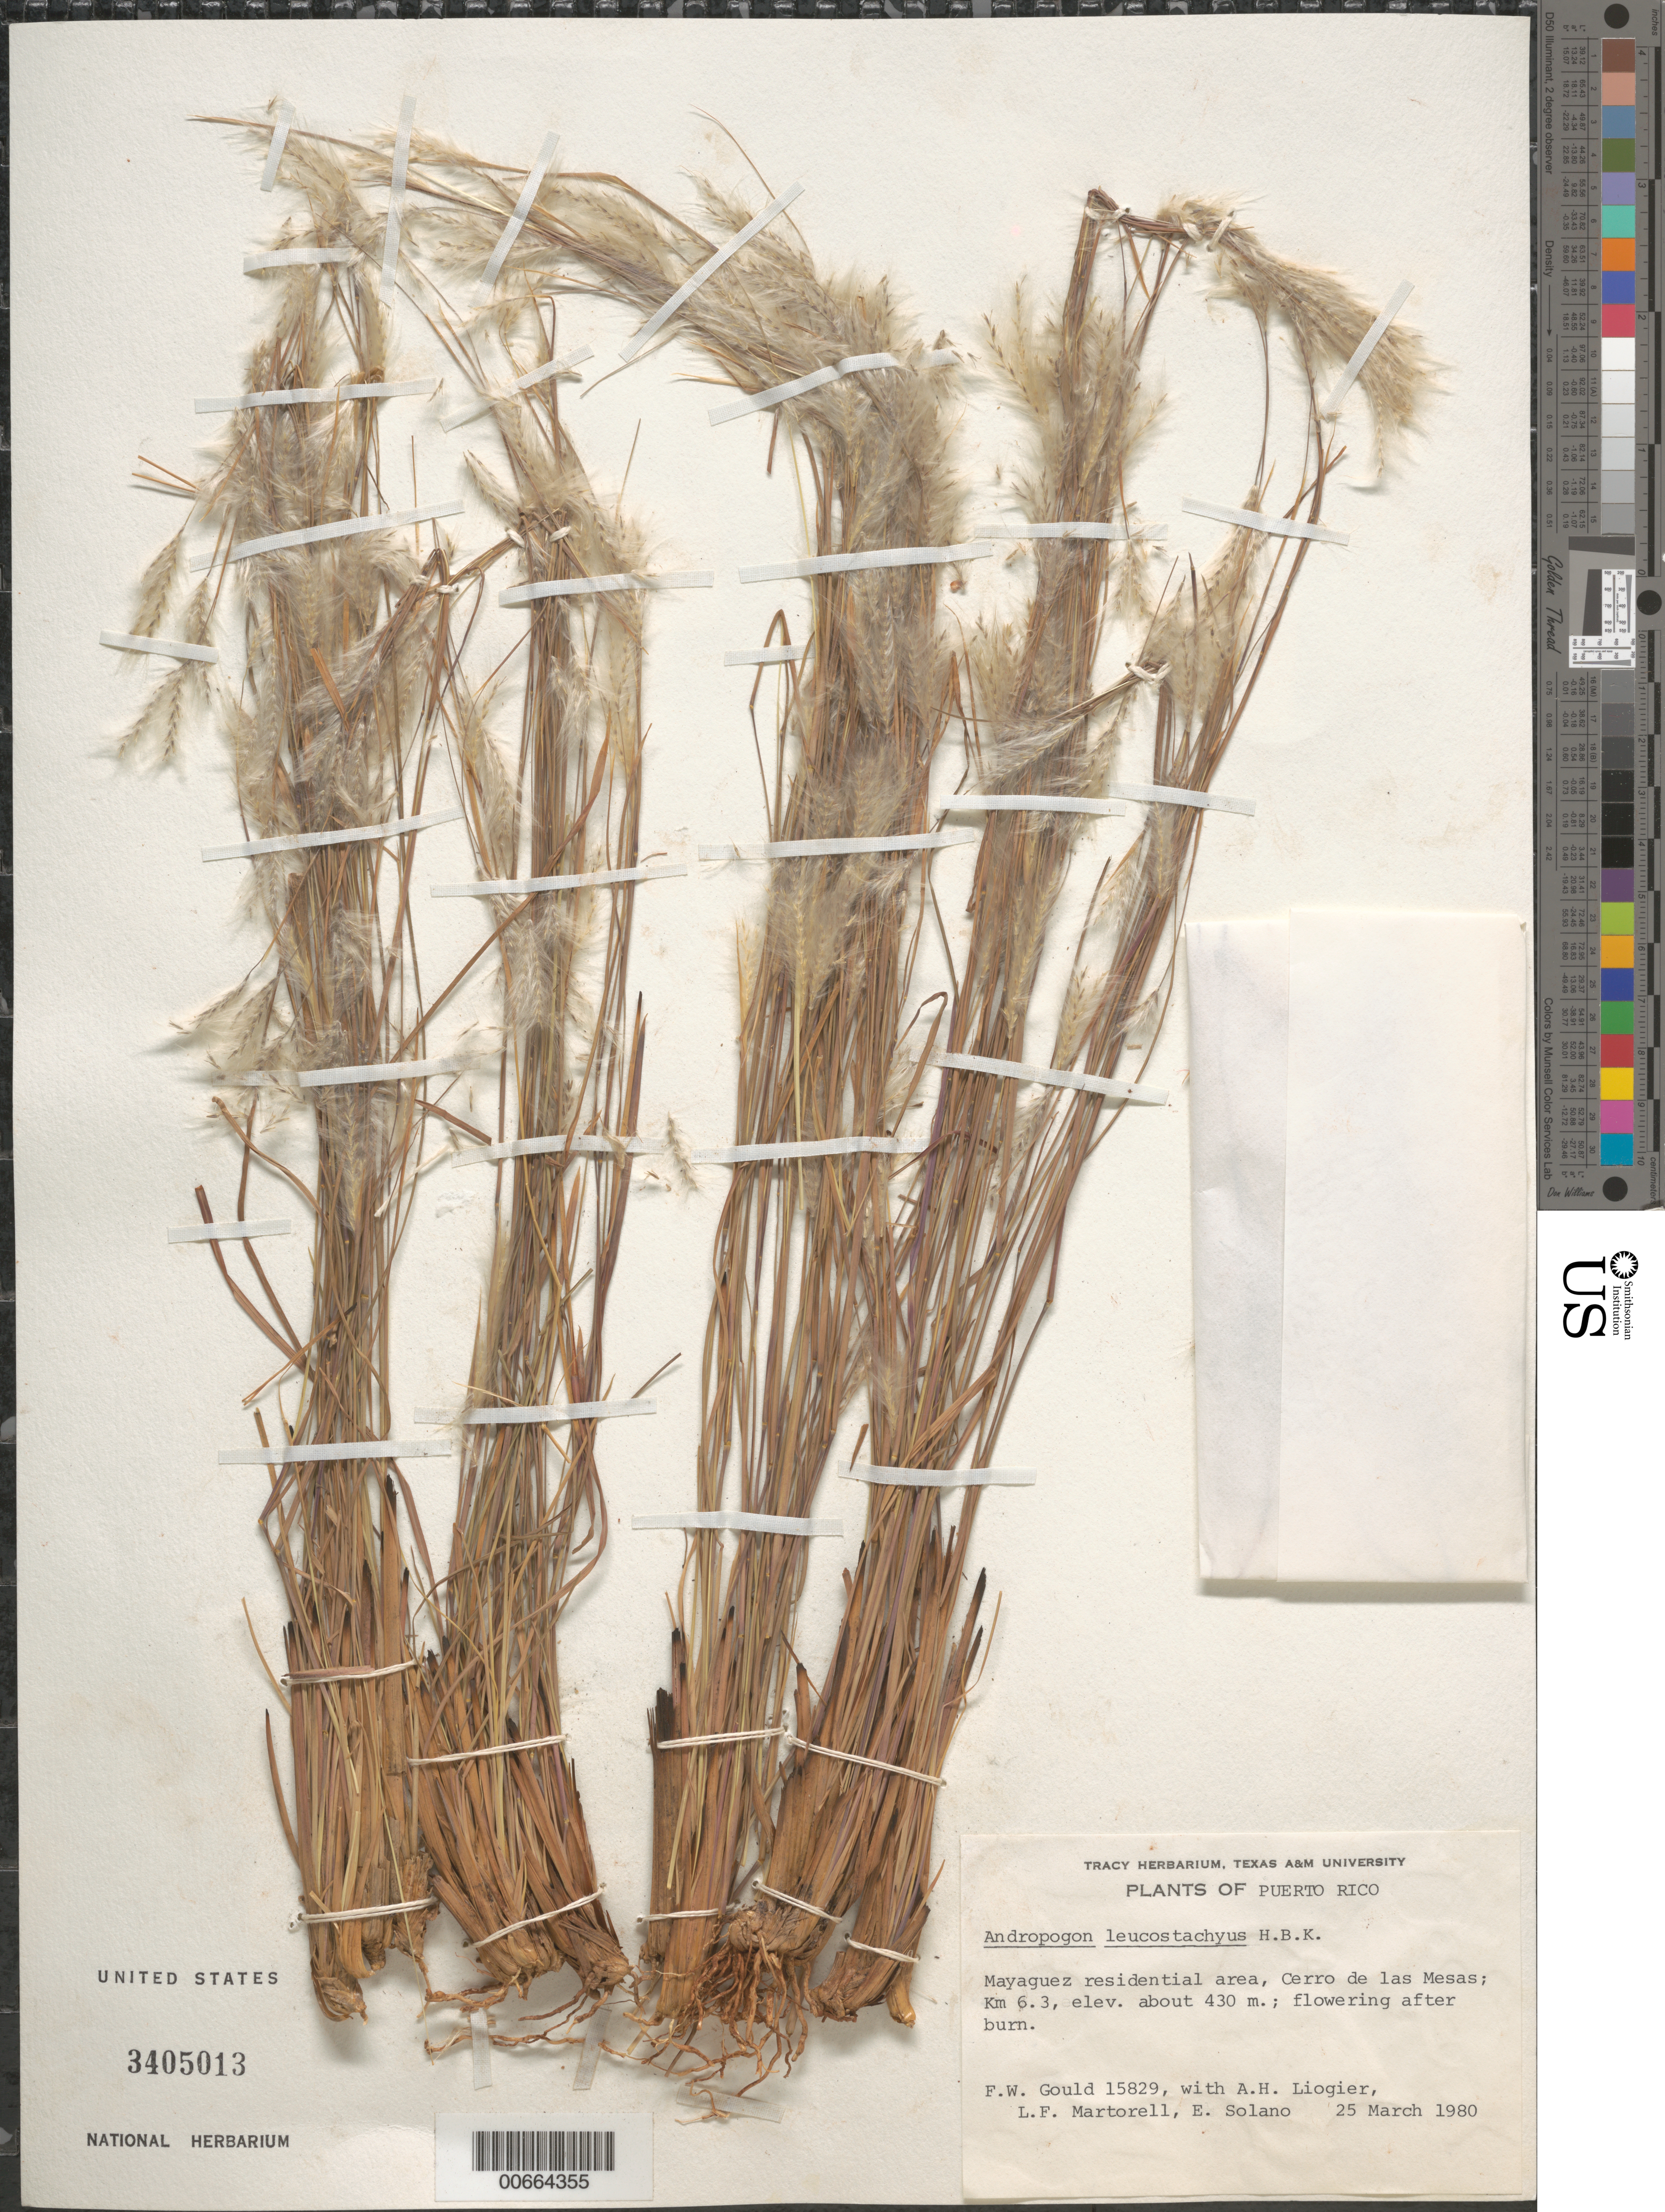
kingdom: Plantae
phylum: Tracheophyta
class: Liliopsida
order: Poales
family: Poaceae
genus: Andropogon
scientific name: Andropogon leucostachyus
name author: Kunth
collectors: F. W. Gould, A. H. Liogier, L. Martorell & E. Solano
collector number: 15829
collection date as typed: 25 Mar 1980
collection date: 1980-03-25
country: Puerto Rico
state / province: Mayagüez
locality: Mayaguez residential area, Cerro de las Mesas; km 6.3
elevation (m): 430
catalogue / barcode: US 3405013